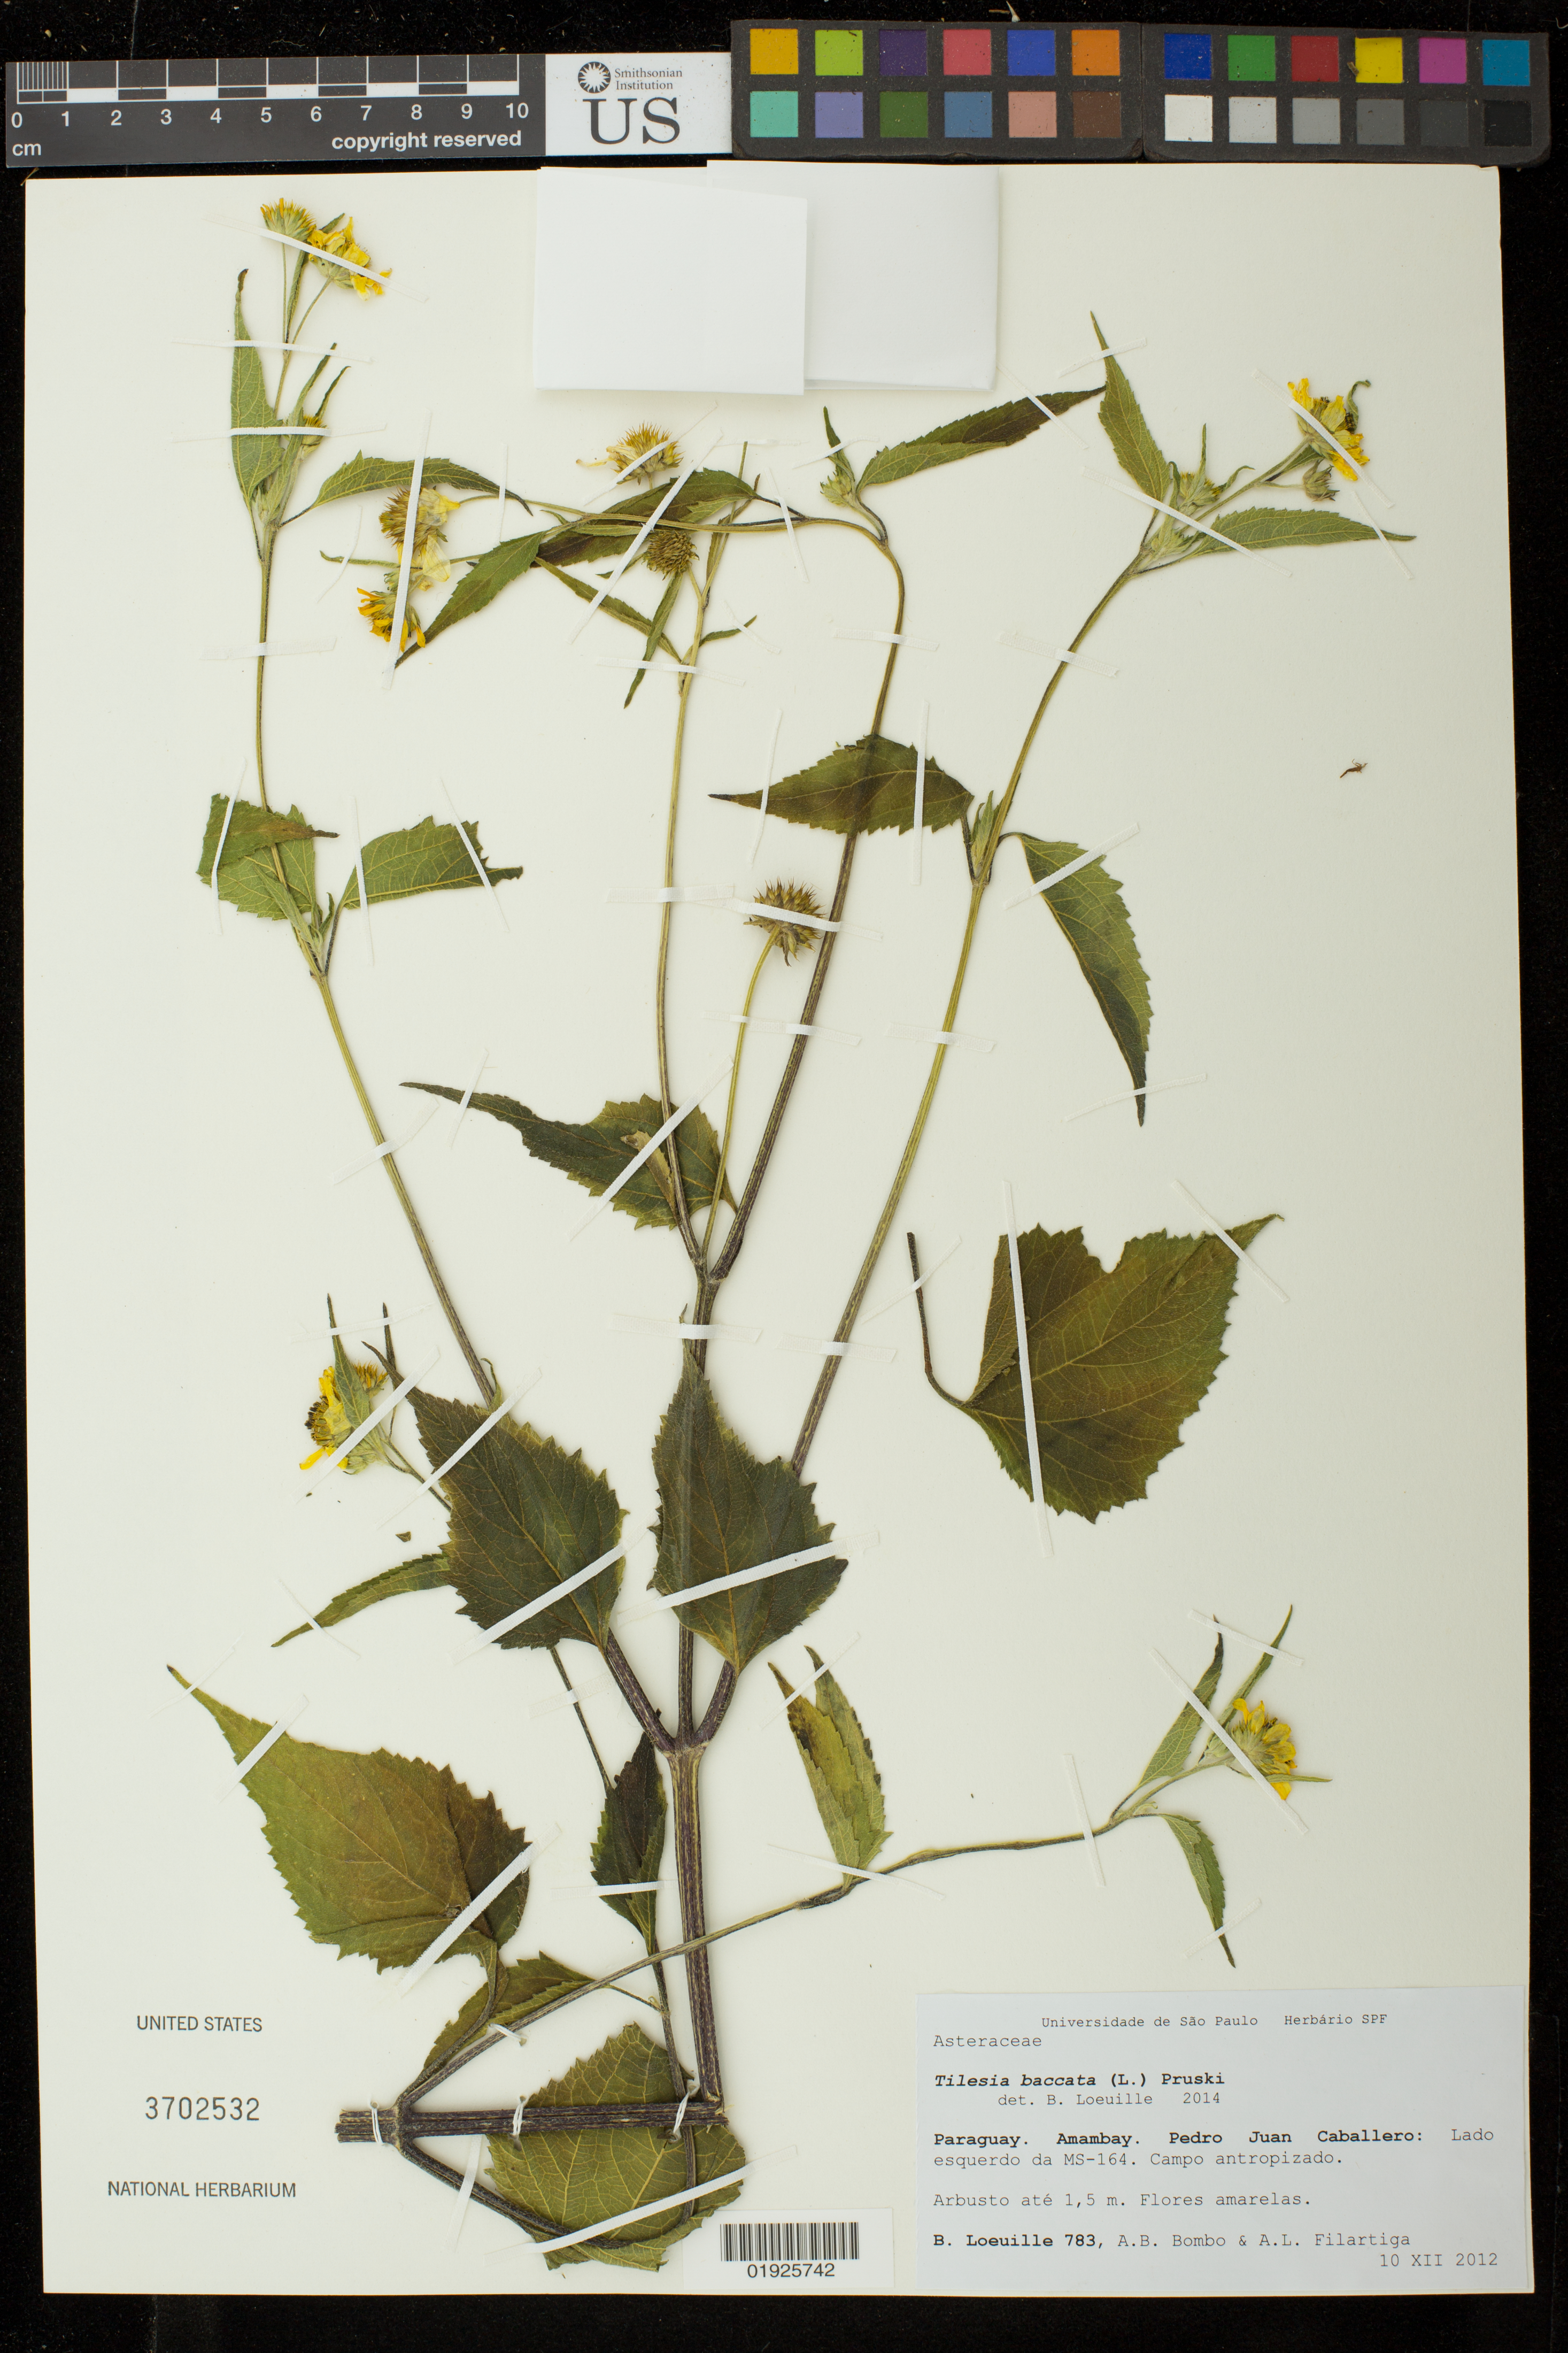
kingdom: Plantae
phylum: Tracheophyta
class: Magnoliopsida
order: Asterales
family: Asteraceae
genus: Tilesia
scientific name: Tilesia baccata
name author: (L.) Pruski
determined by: Loeuille, B.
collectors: B. Loeuille, A. Bombo & A. Filartiga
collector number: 783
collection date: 2012-12-10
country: Paraguay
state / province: Amambay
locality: Pedro Juan Caballero: Lado esquerdo da MS-164.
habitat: Campo antropizado.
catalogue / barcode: US 3702532